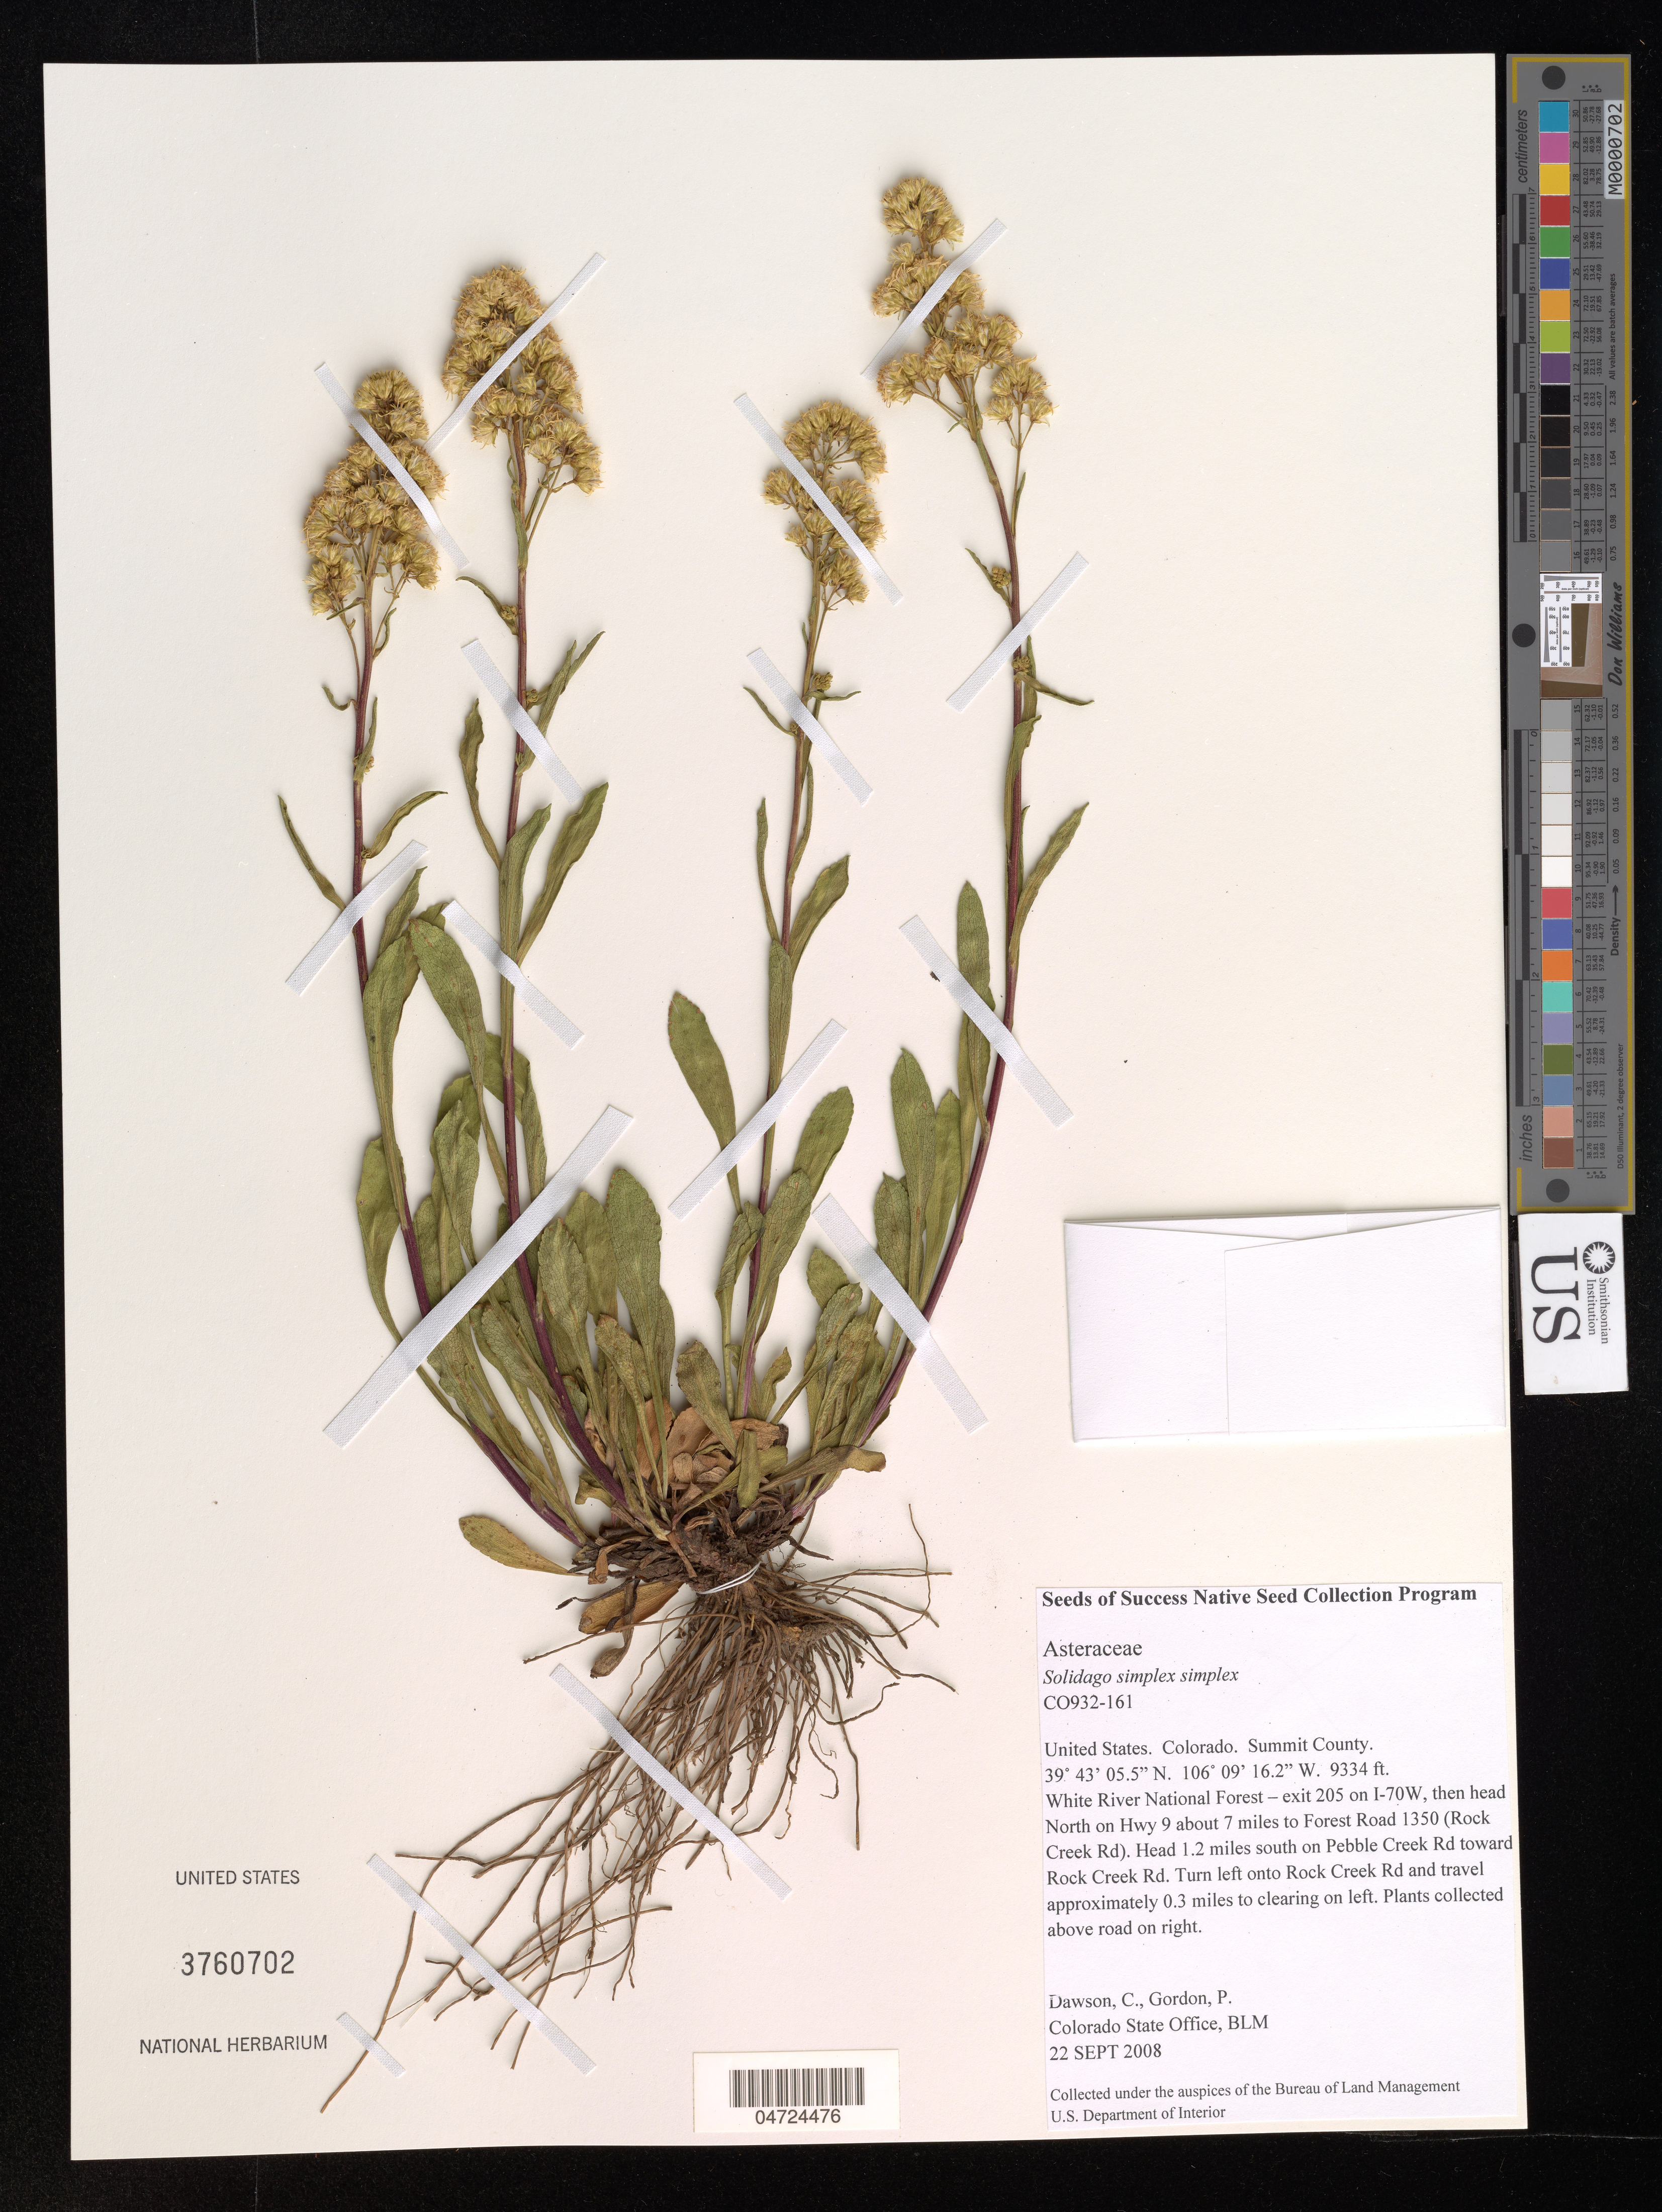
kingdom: Plantae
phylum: Tracheophyta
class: Magnoliopsida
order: Asterales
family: Asteraceae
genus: Solidago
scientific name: Solidago simplex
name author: Kunth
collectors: C. Dawson & P. Gordon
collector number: CO932-161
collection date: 2008-09-22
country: United States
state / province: Colorado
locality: Summit County. White River National Forest - exit 205 on I-70W, then head North on Hwy 9 about 7 miles to Forest Road 150 (Rock Creek Rd). Head 1.2 miles south on Pebble Creek Rd toward Rock Creek Rd. Turn left onto Rock Creek Rd and travel approximately 0.3 miles to clearing on left. Collected above road on right.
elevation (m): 2845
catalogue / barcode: US 3760702